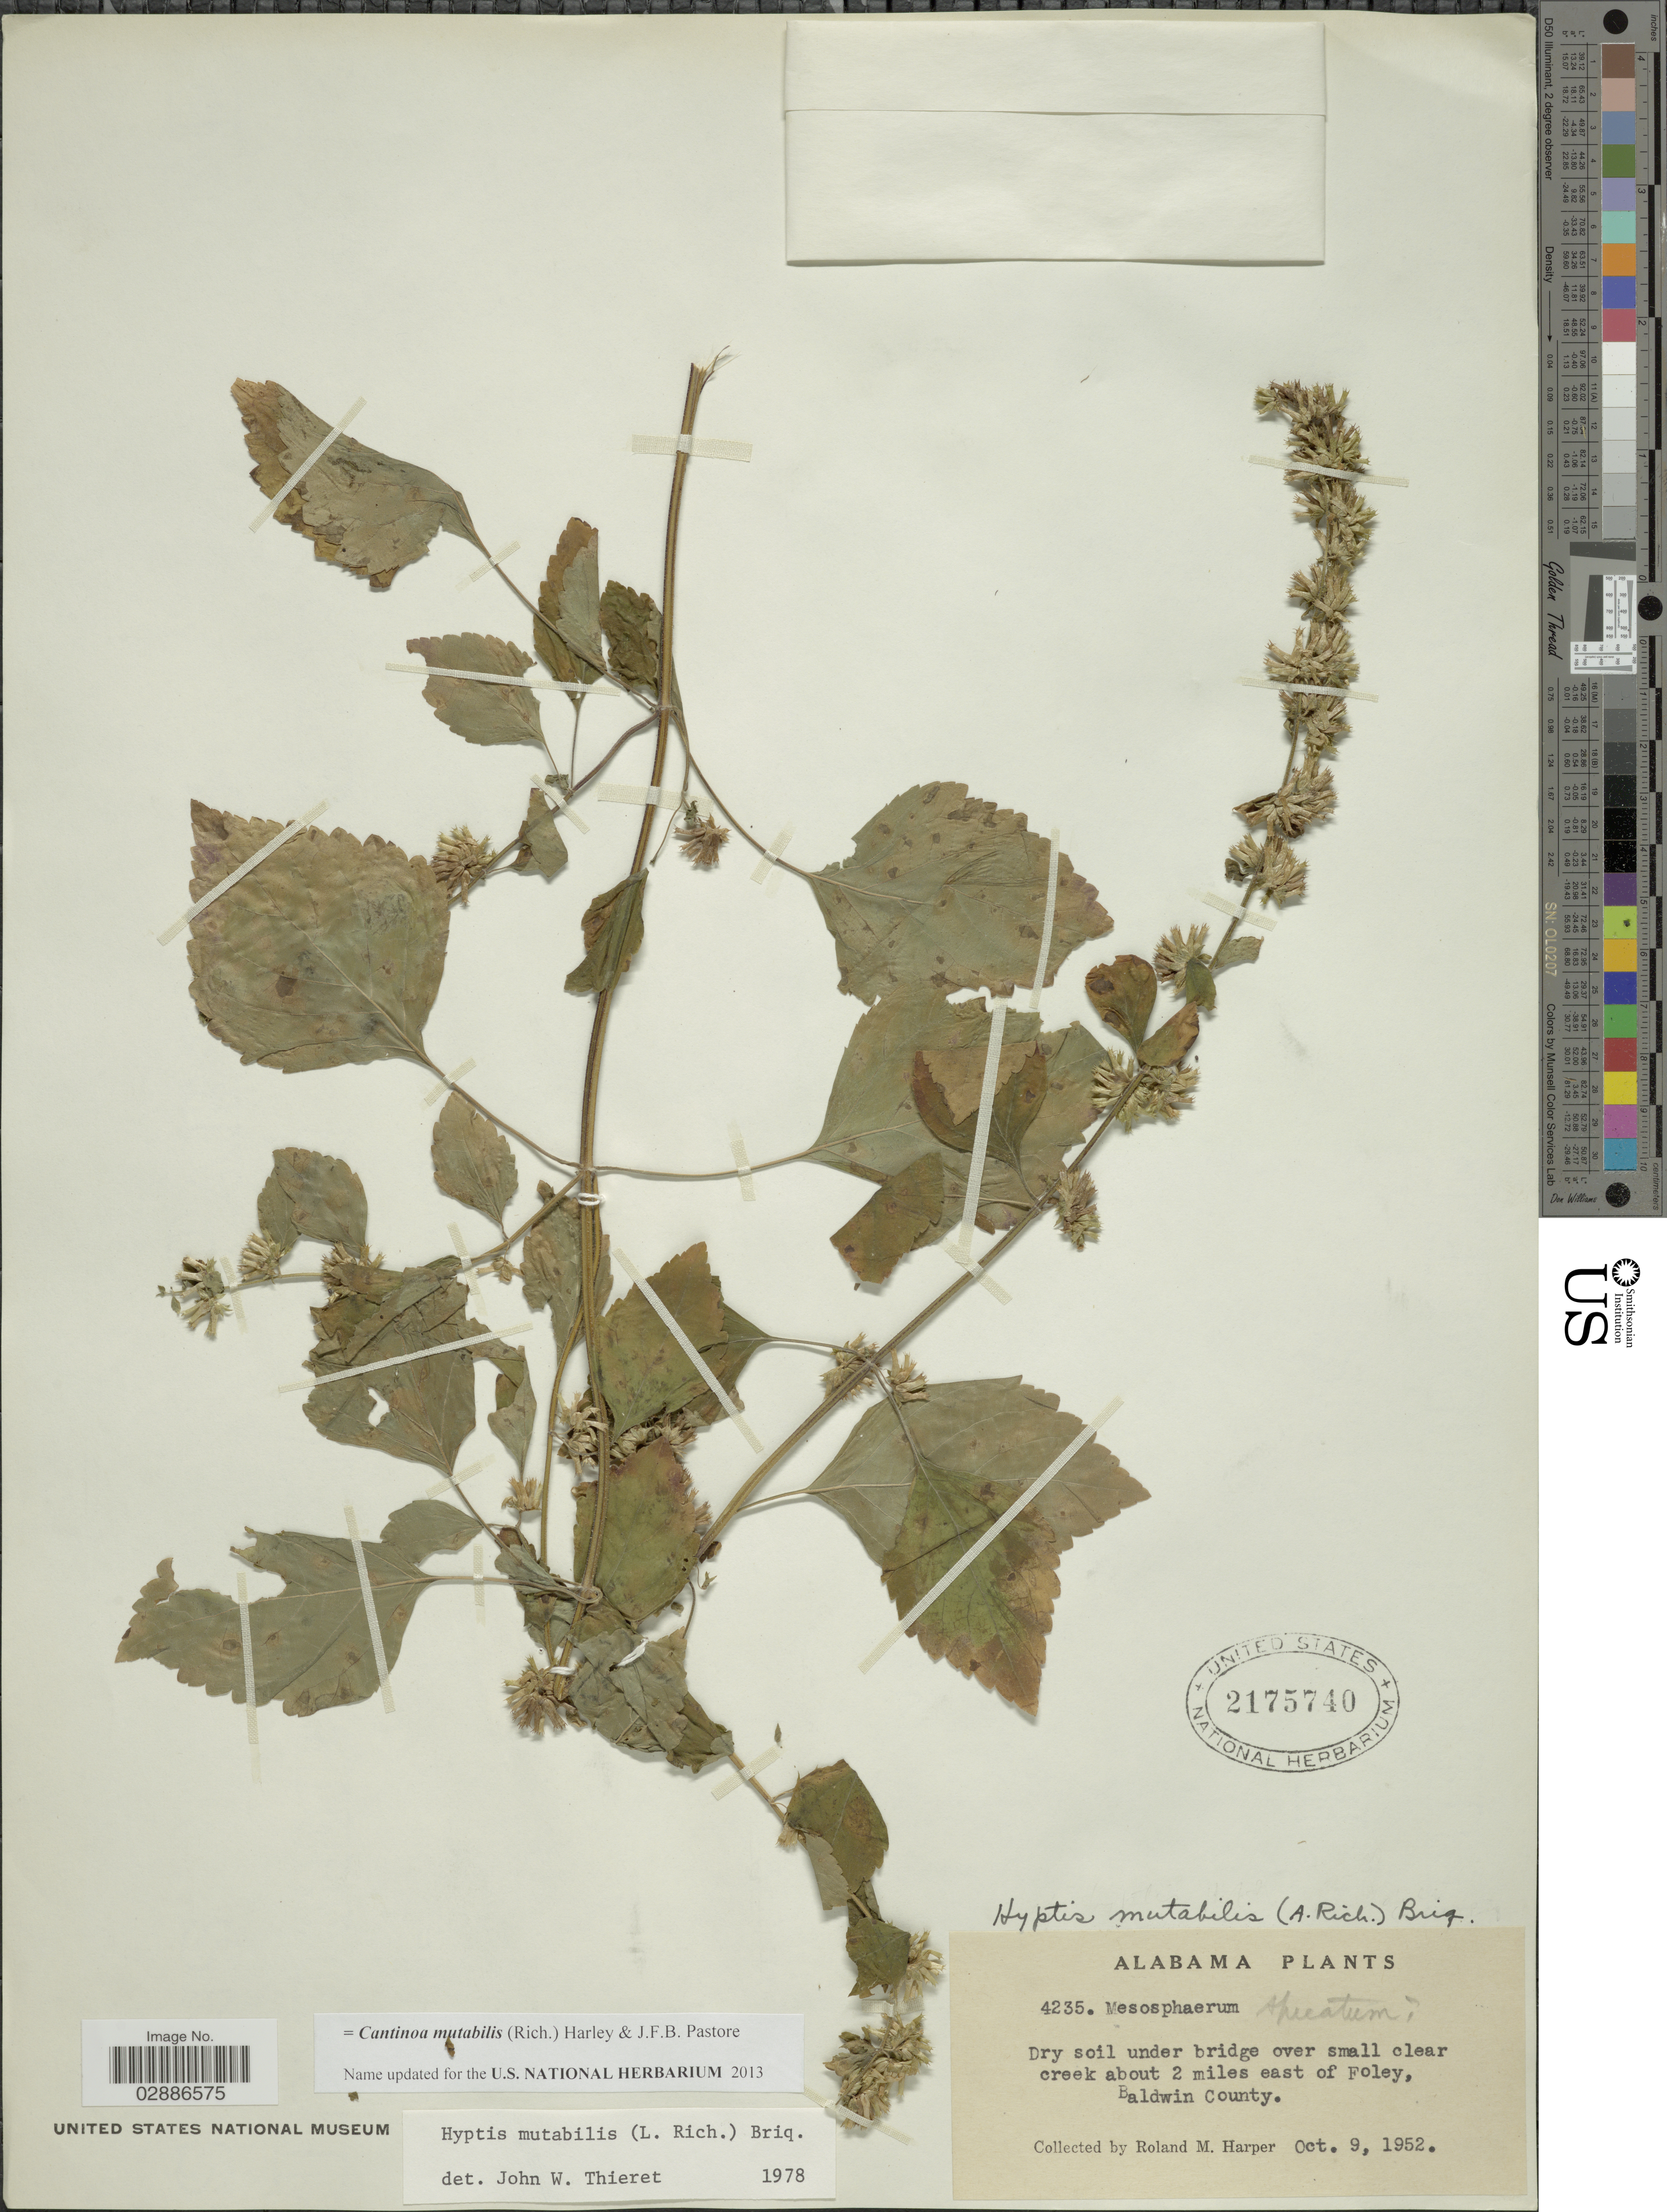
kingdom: Plantae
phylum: Tracheophyta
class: Magnoliopsida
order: Lamiales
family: Lamiaceae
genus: Cantinoa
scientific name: Cantinoa mutabilis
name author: (Epling) Harley & J.F.B. Pastore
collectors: R. M. Harper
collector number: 4235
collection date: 1952-10-09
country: United States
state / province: Alabama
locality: Under bridge over small clear creek about 2 miles east of Foley, Baldwin County.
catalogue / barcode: US 2175740